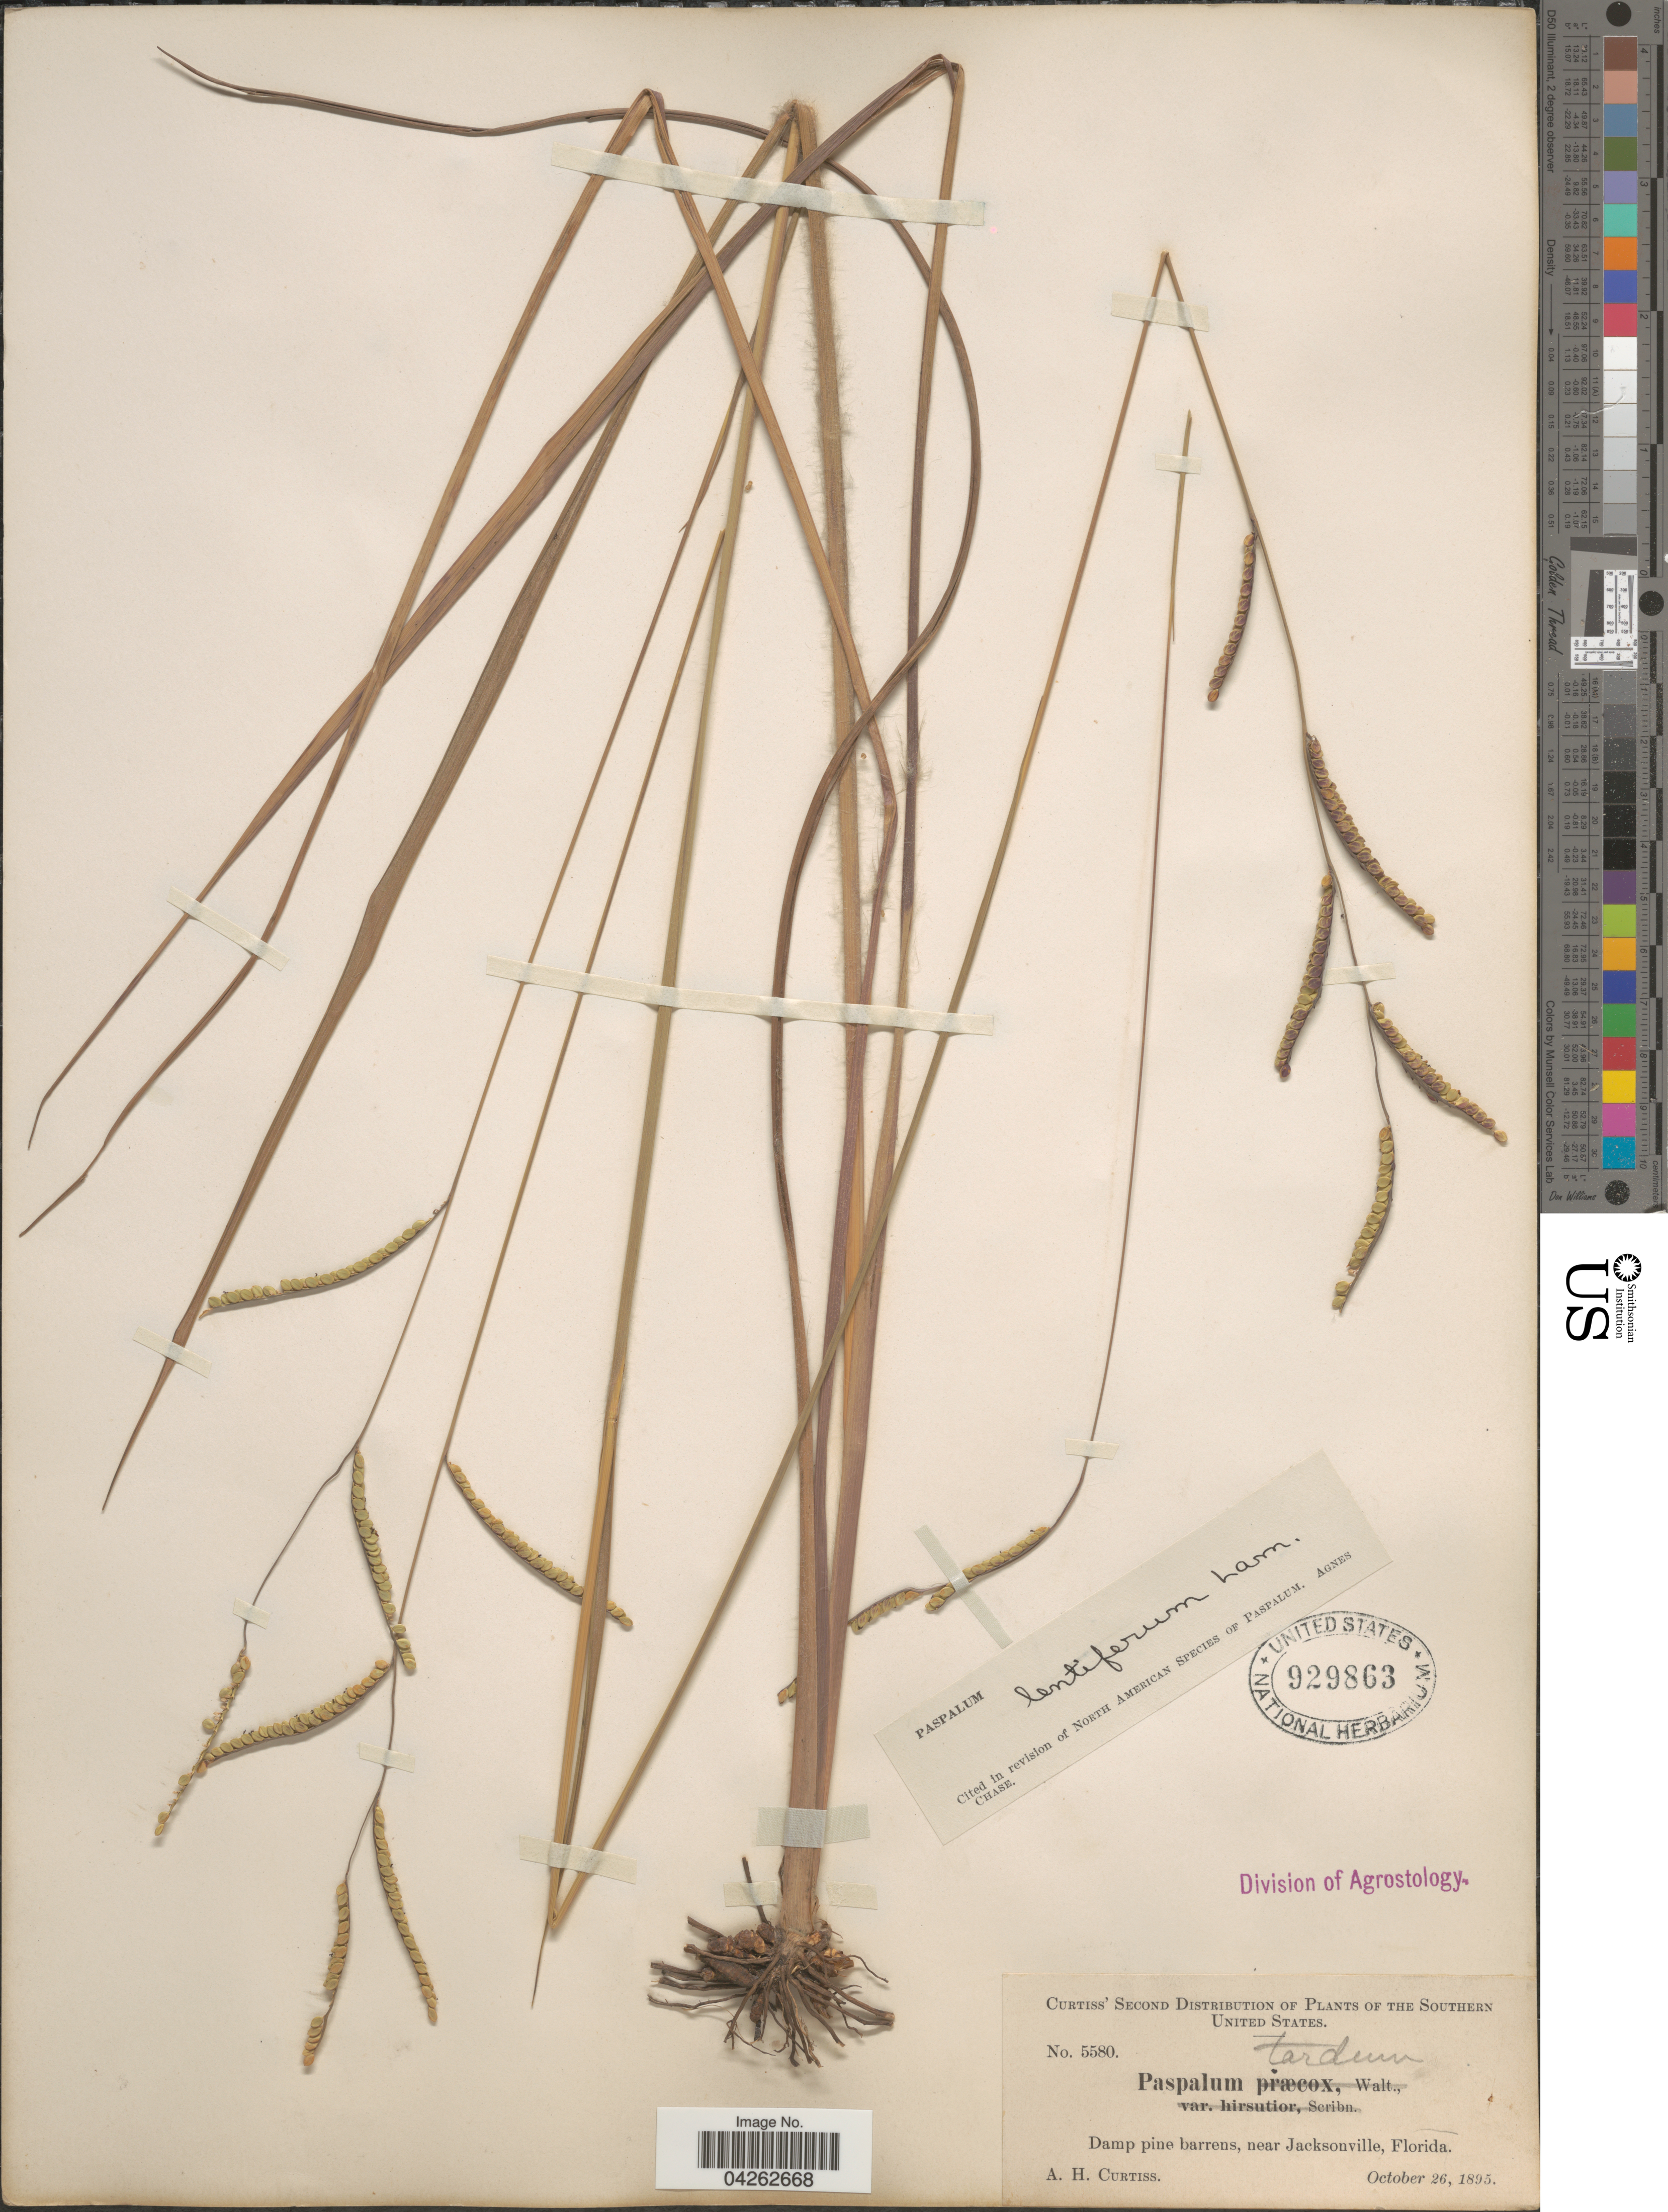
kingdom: Plantae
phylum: Tracheophyta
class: Liliopsida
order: Poales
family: Poaceae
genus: Paspalum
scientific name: Paspalum lentiferum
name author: Lam.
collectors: A. H. Curtiss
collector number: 5580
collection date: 1895-10-26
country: United States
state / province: Florida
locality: Southern United States. Damp pine barrens, near Jacksonville.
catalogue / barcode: US 929863